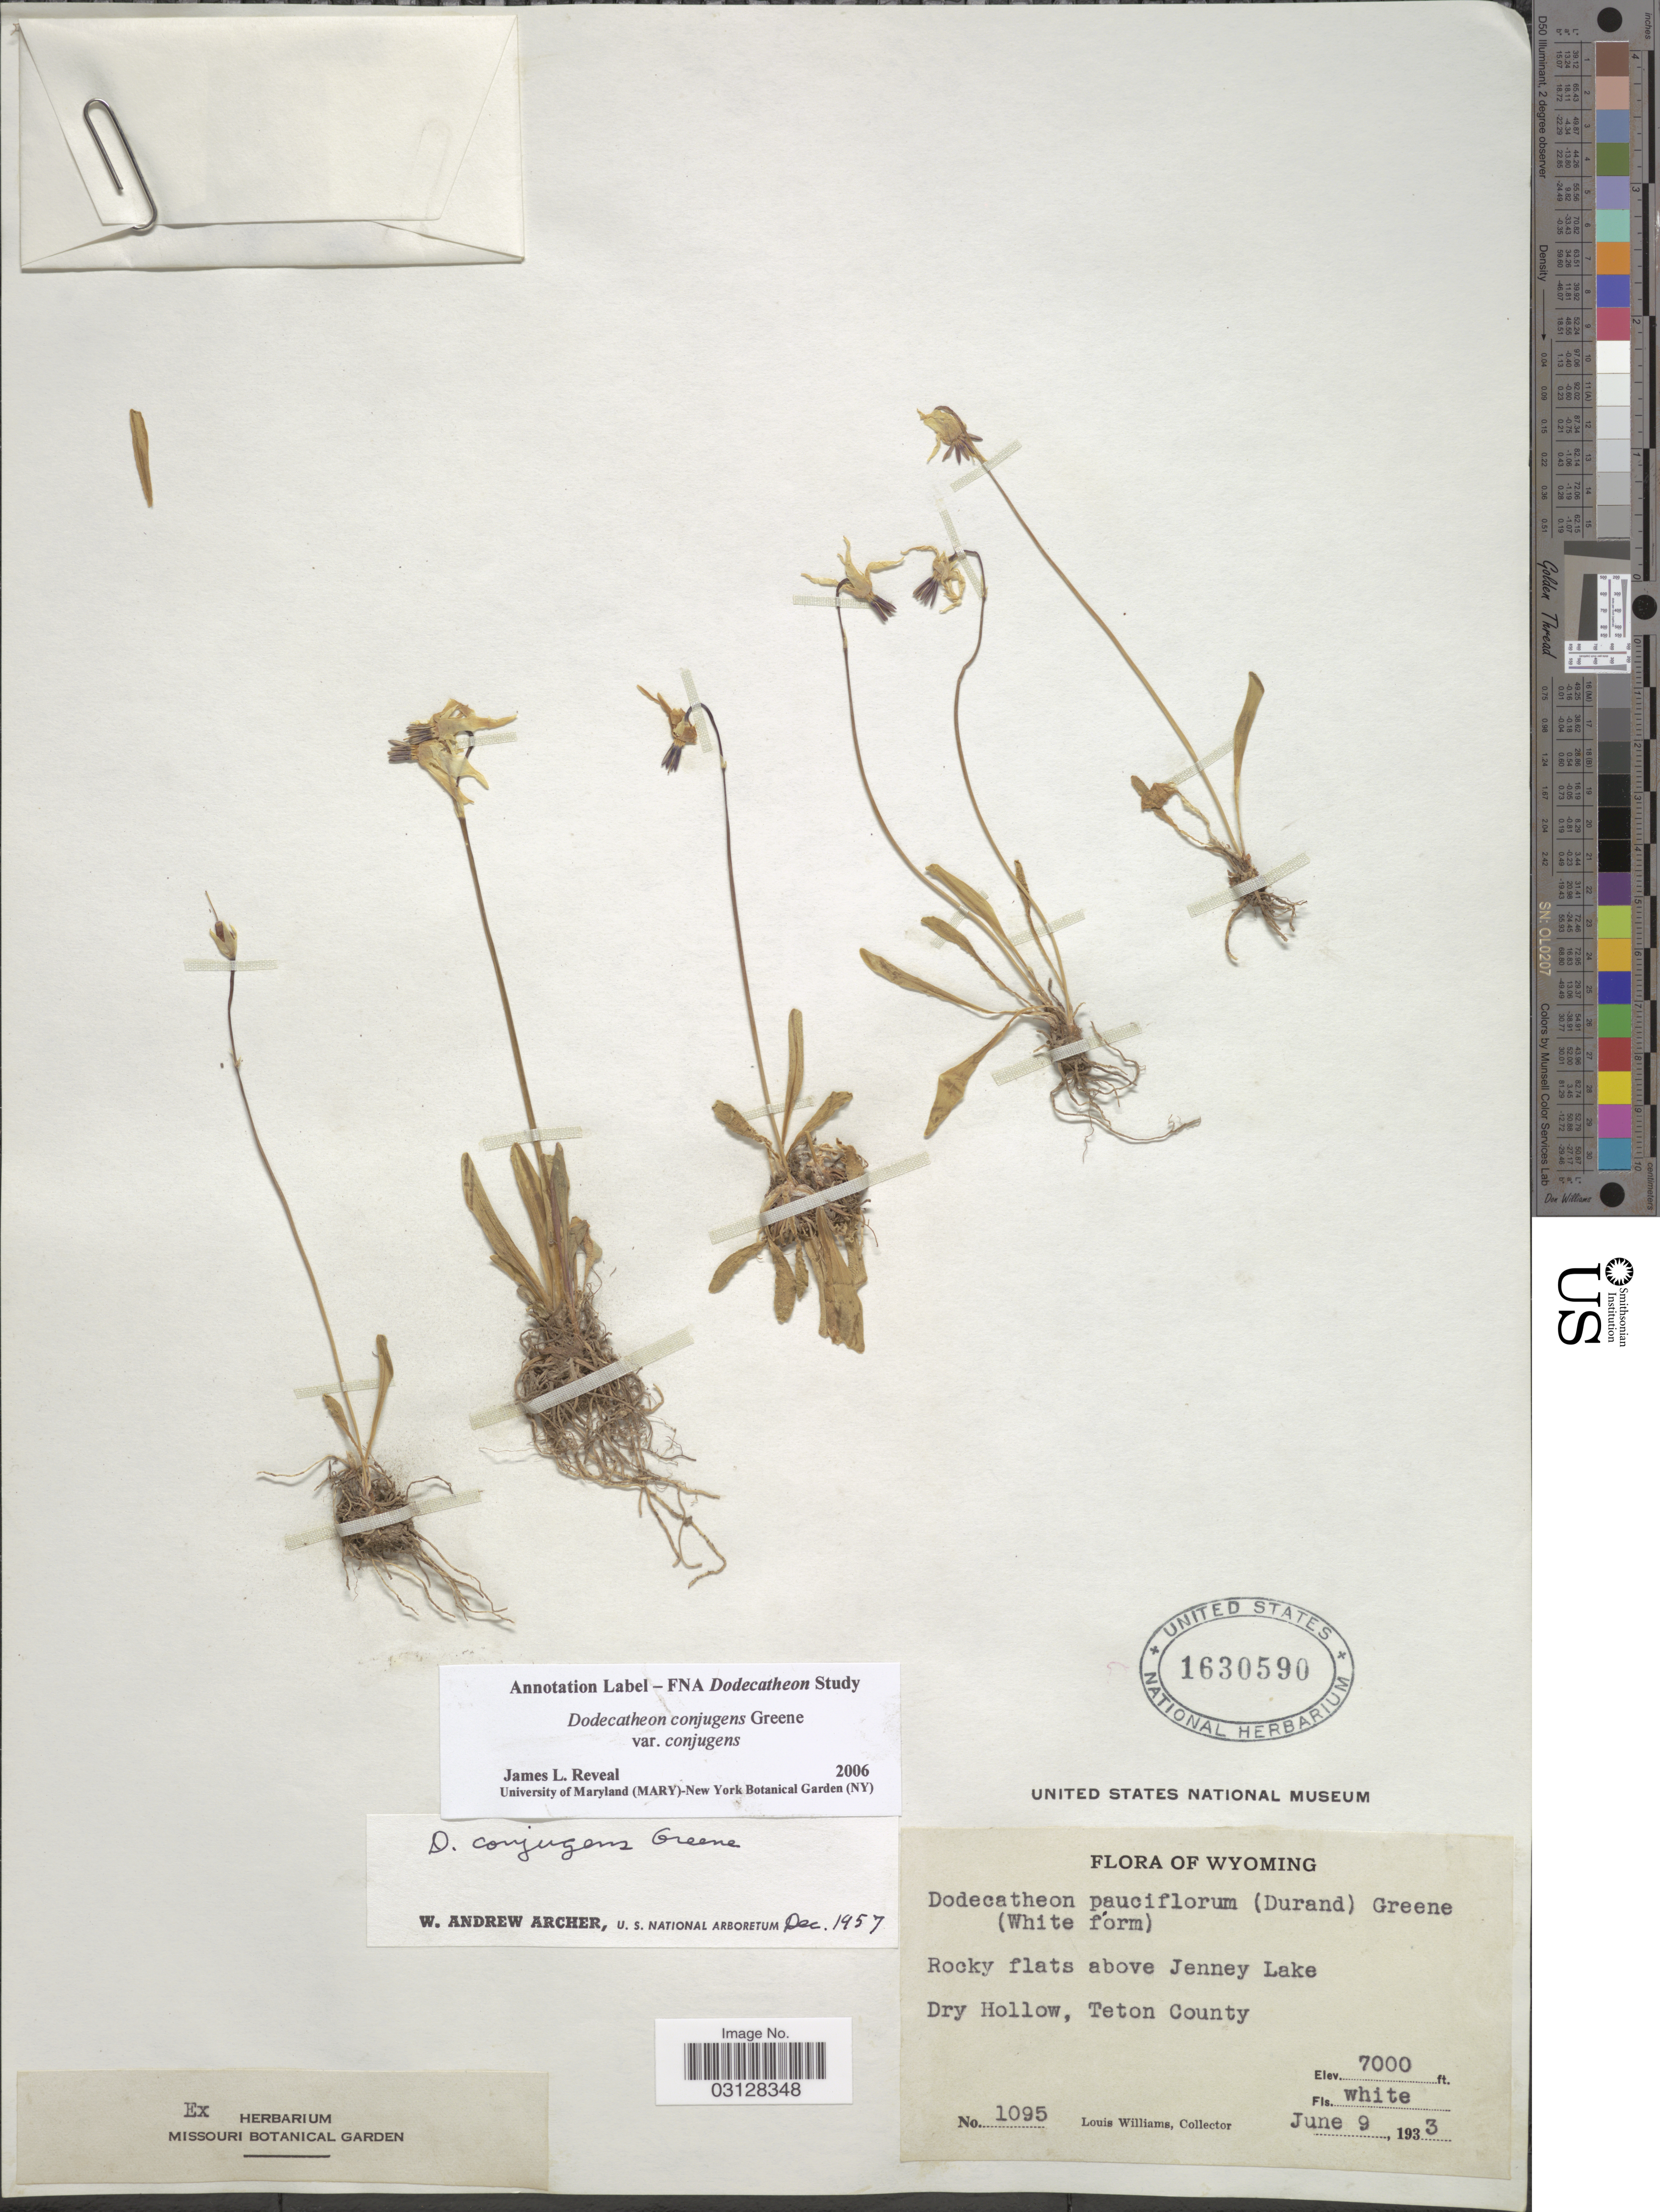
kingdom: Plantae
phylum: Tracheophyta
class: Magnoliopsida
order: Ericales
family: Primulaceae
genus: Dodecatheon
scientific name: Dodecatheon conjugens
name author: Greene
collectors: L. O. Williams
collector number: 1095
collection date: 1933-06-09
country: United States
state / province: Wyoming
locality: Rocky flats above Jenney Lake. Dry Hollow, Teton County.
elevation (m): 2134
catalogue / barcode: US 1630590